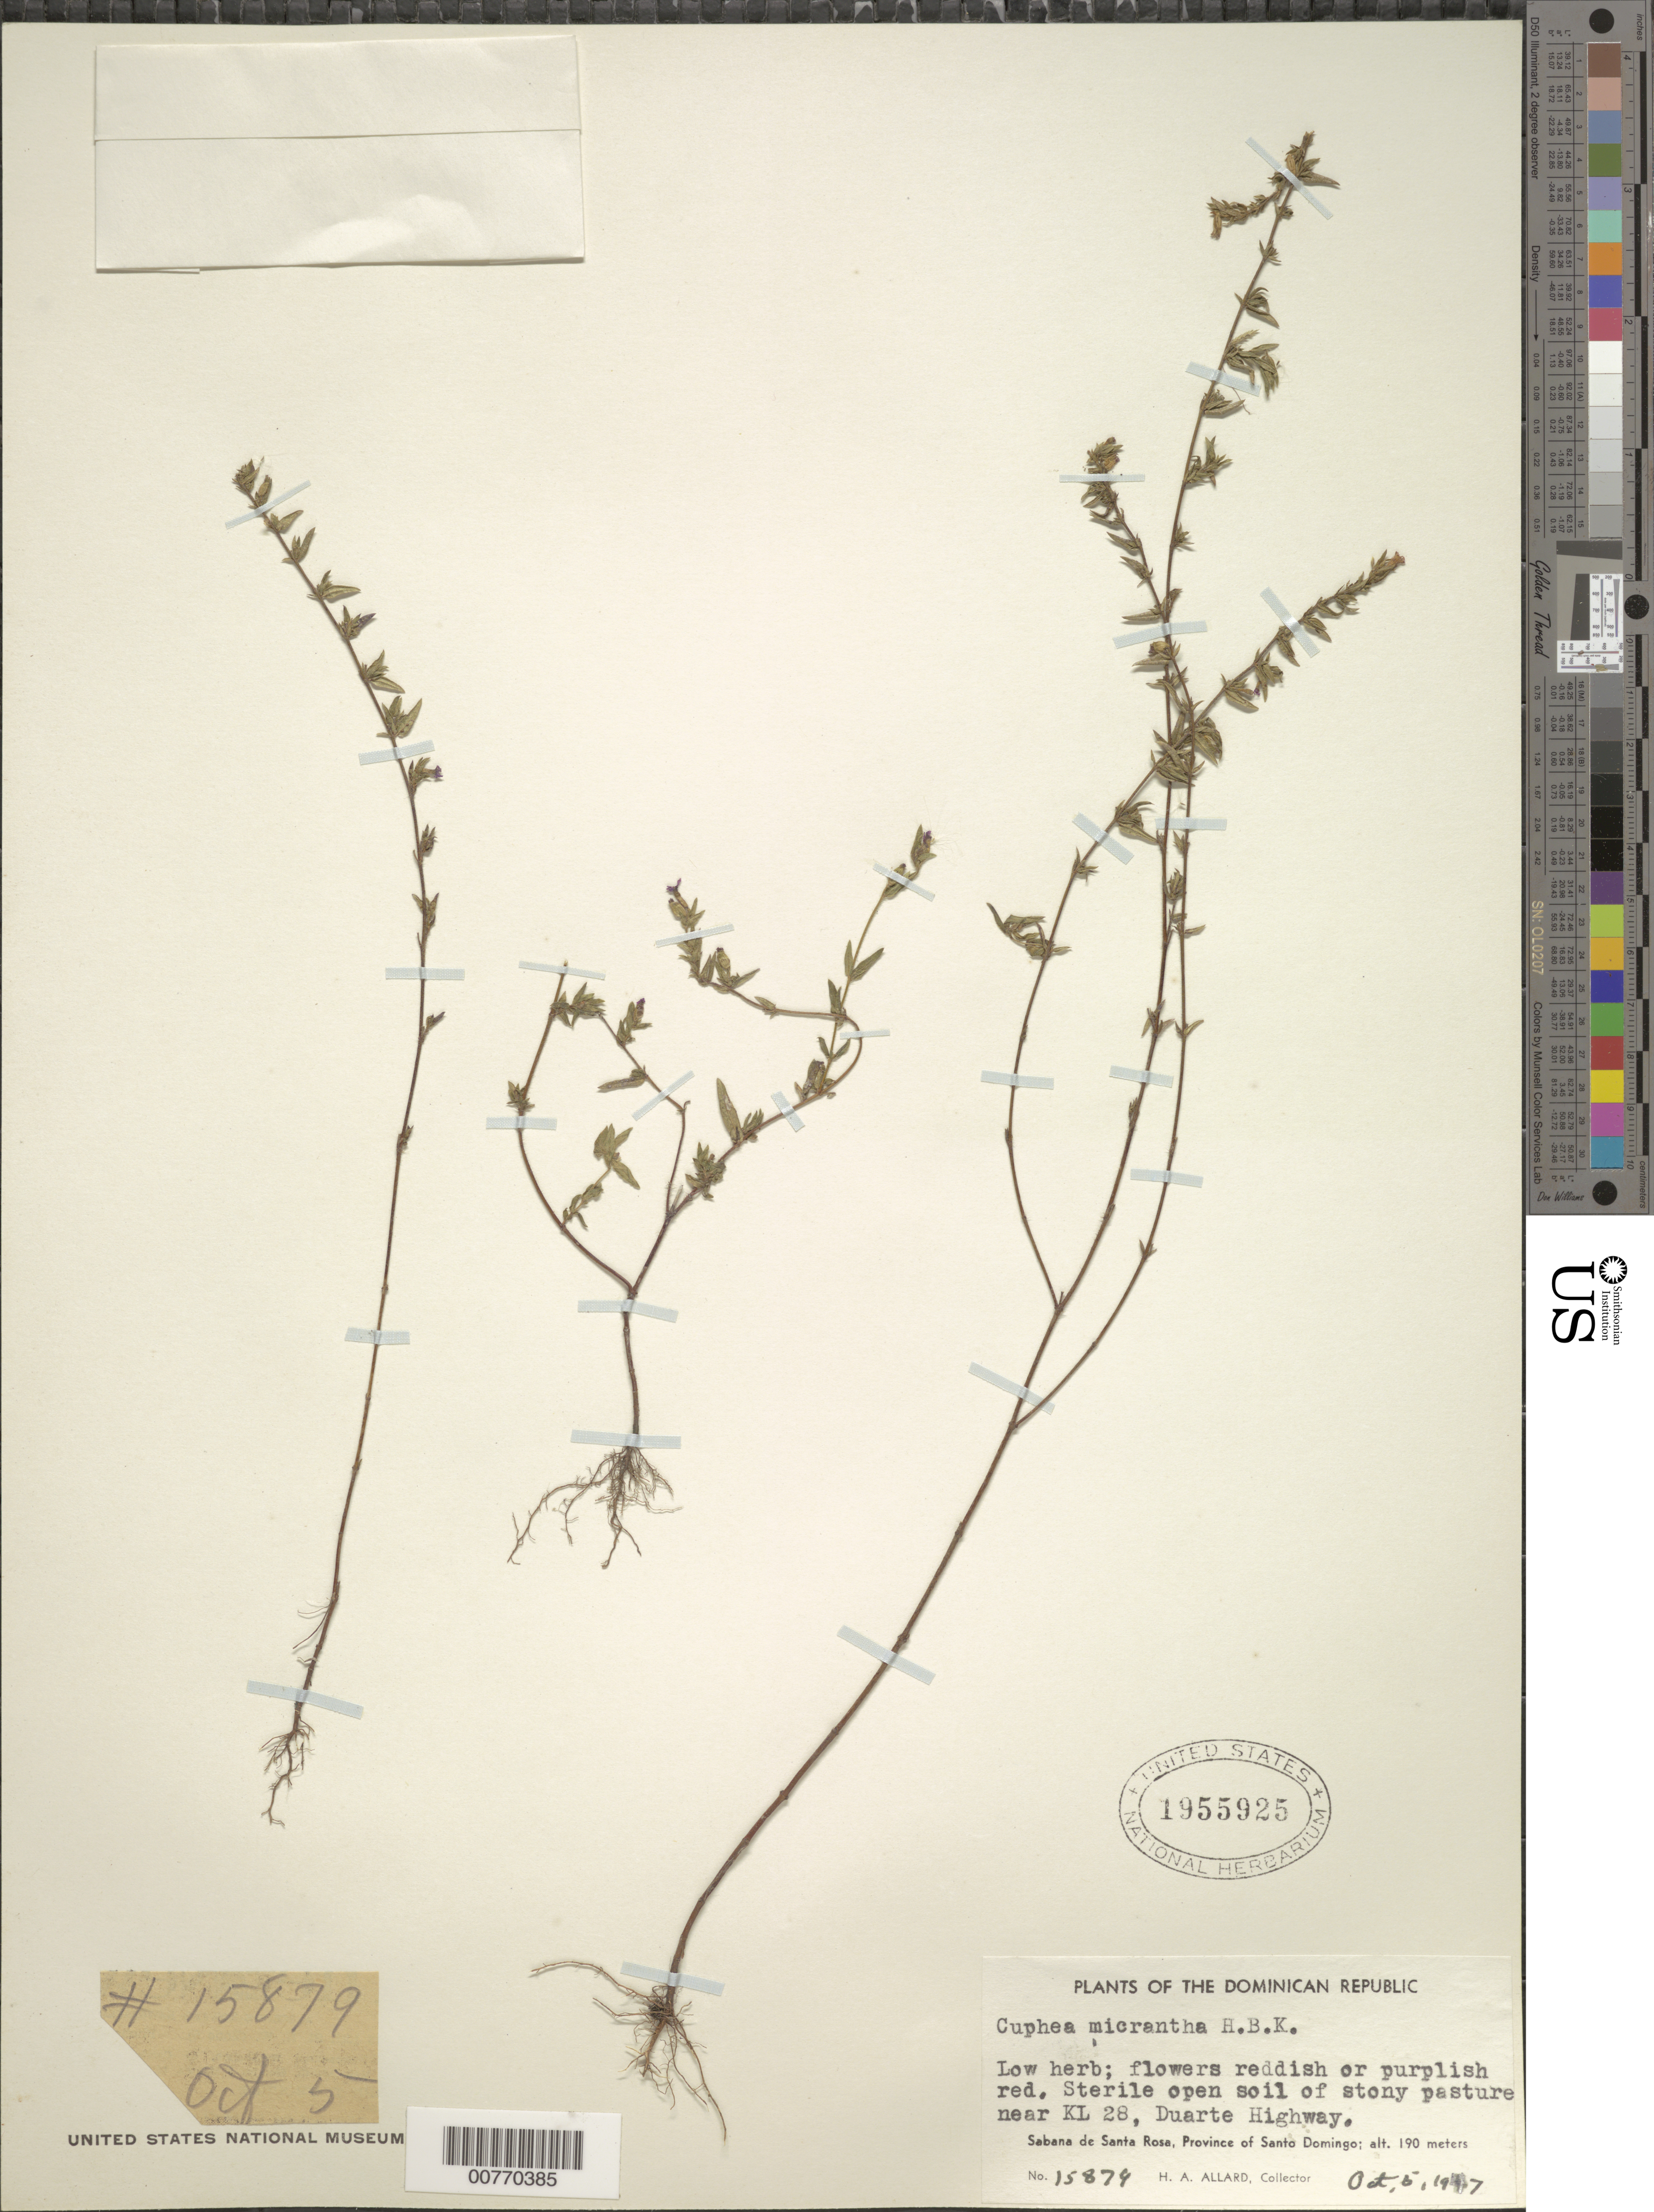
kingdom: Plantae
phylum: Tracheophyta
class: Magnoliopsida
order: Myrtales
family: Lythraceae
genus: Cuphea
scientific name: Cuphea micrantha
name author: Kunth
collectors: H. A. Allard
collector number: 15879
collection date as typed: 05 Oct 1947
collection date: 1947-10-05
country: Dominican Republic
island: Hispaniola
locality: Province of Santo Domingo, Sabana de Santa Rosa, near Km 28, Duarte Highway.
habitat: Sterile open soil of stony pasture.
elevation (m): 190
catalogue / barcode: US 1955925